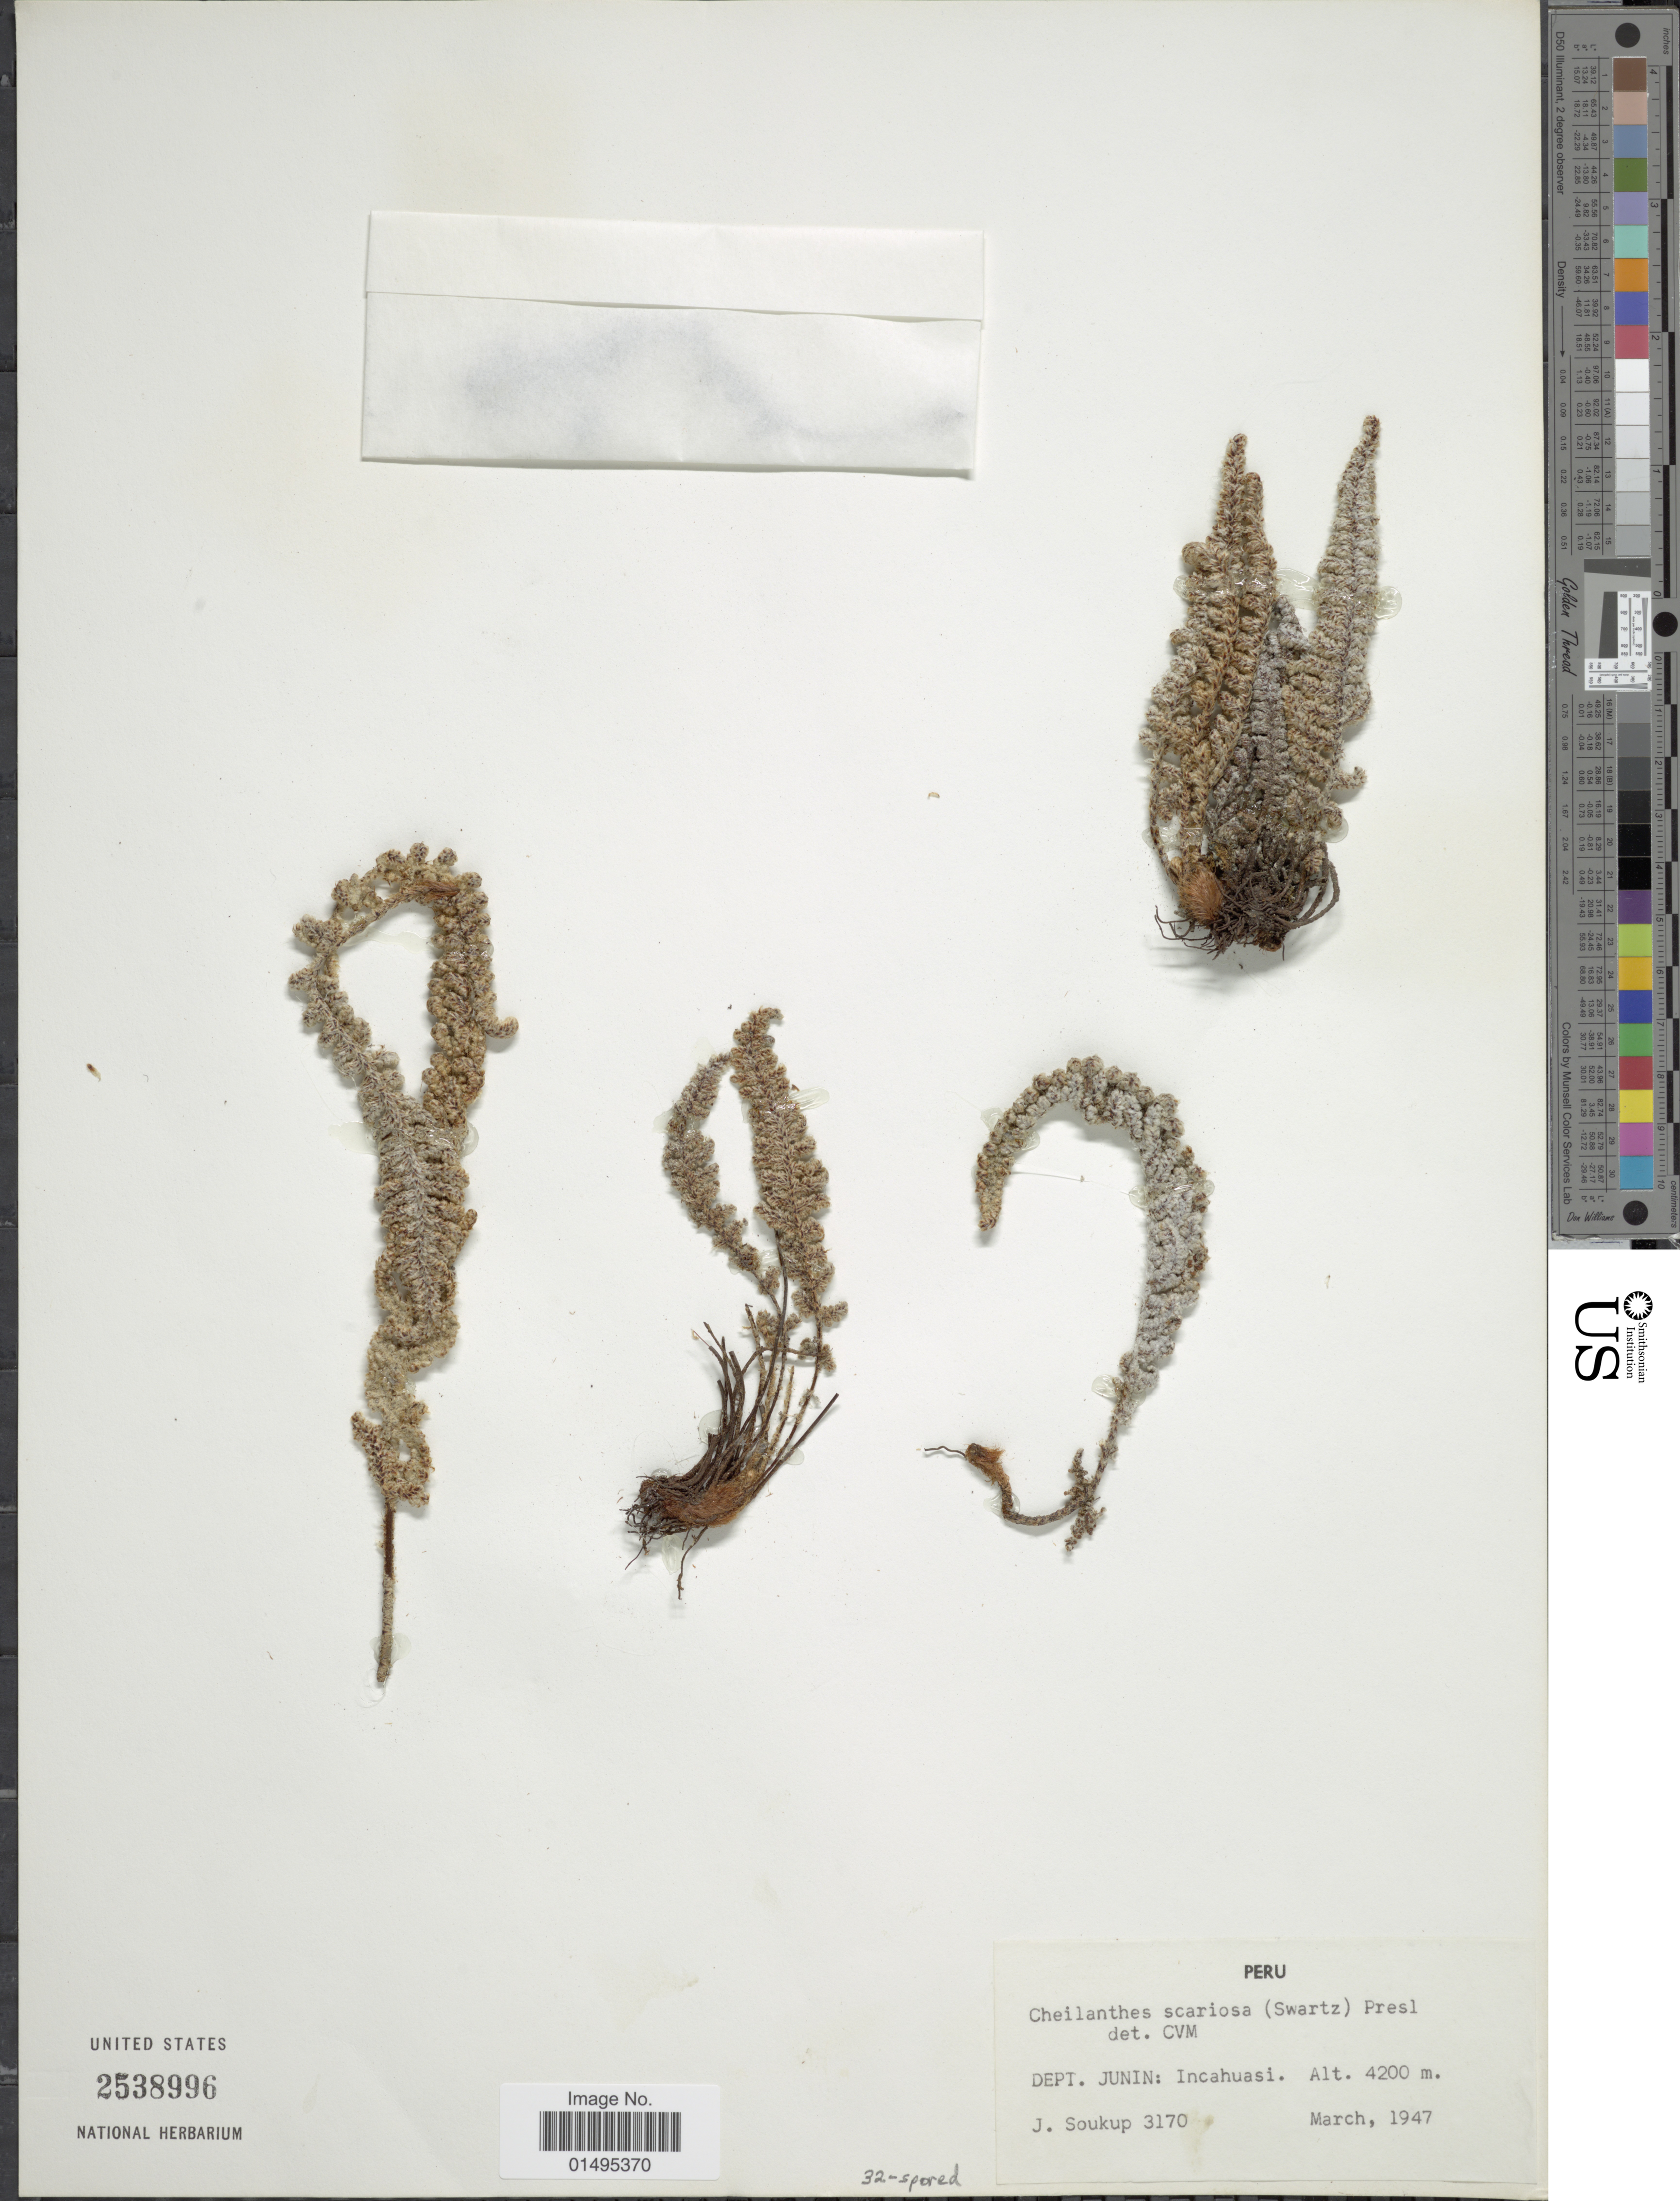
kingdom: Plantae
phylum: Tracheophyta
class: Polypodiopsida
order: Polypodiales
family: Pteridaceae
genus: Myriopteris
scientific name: Myriopteris scariosa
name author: (Sw.) Fée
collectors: J. Soukup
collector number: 3170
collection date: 1947-03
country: Peru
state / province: Junín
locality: Peru, Dept. Junin: Incahuasi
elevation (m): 4200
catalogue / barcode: US 2538996